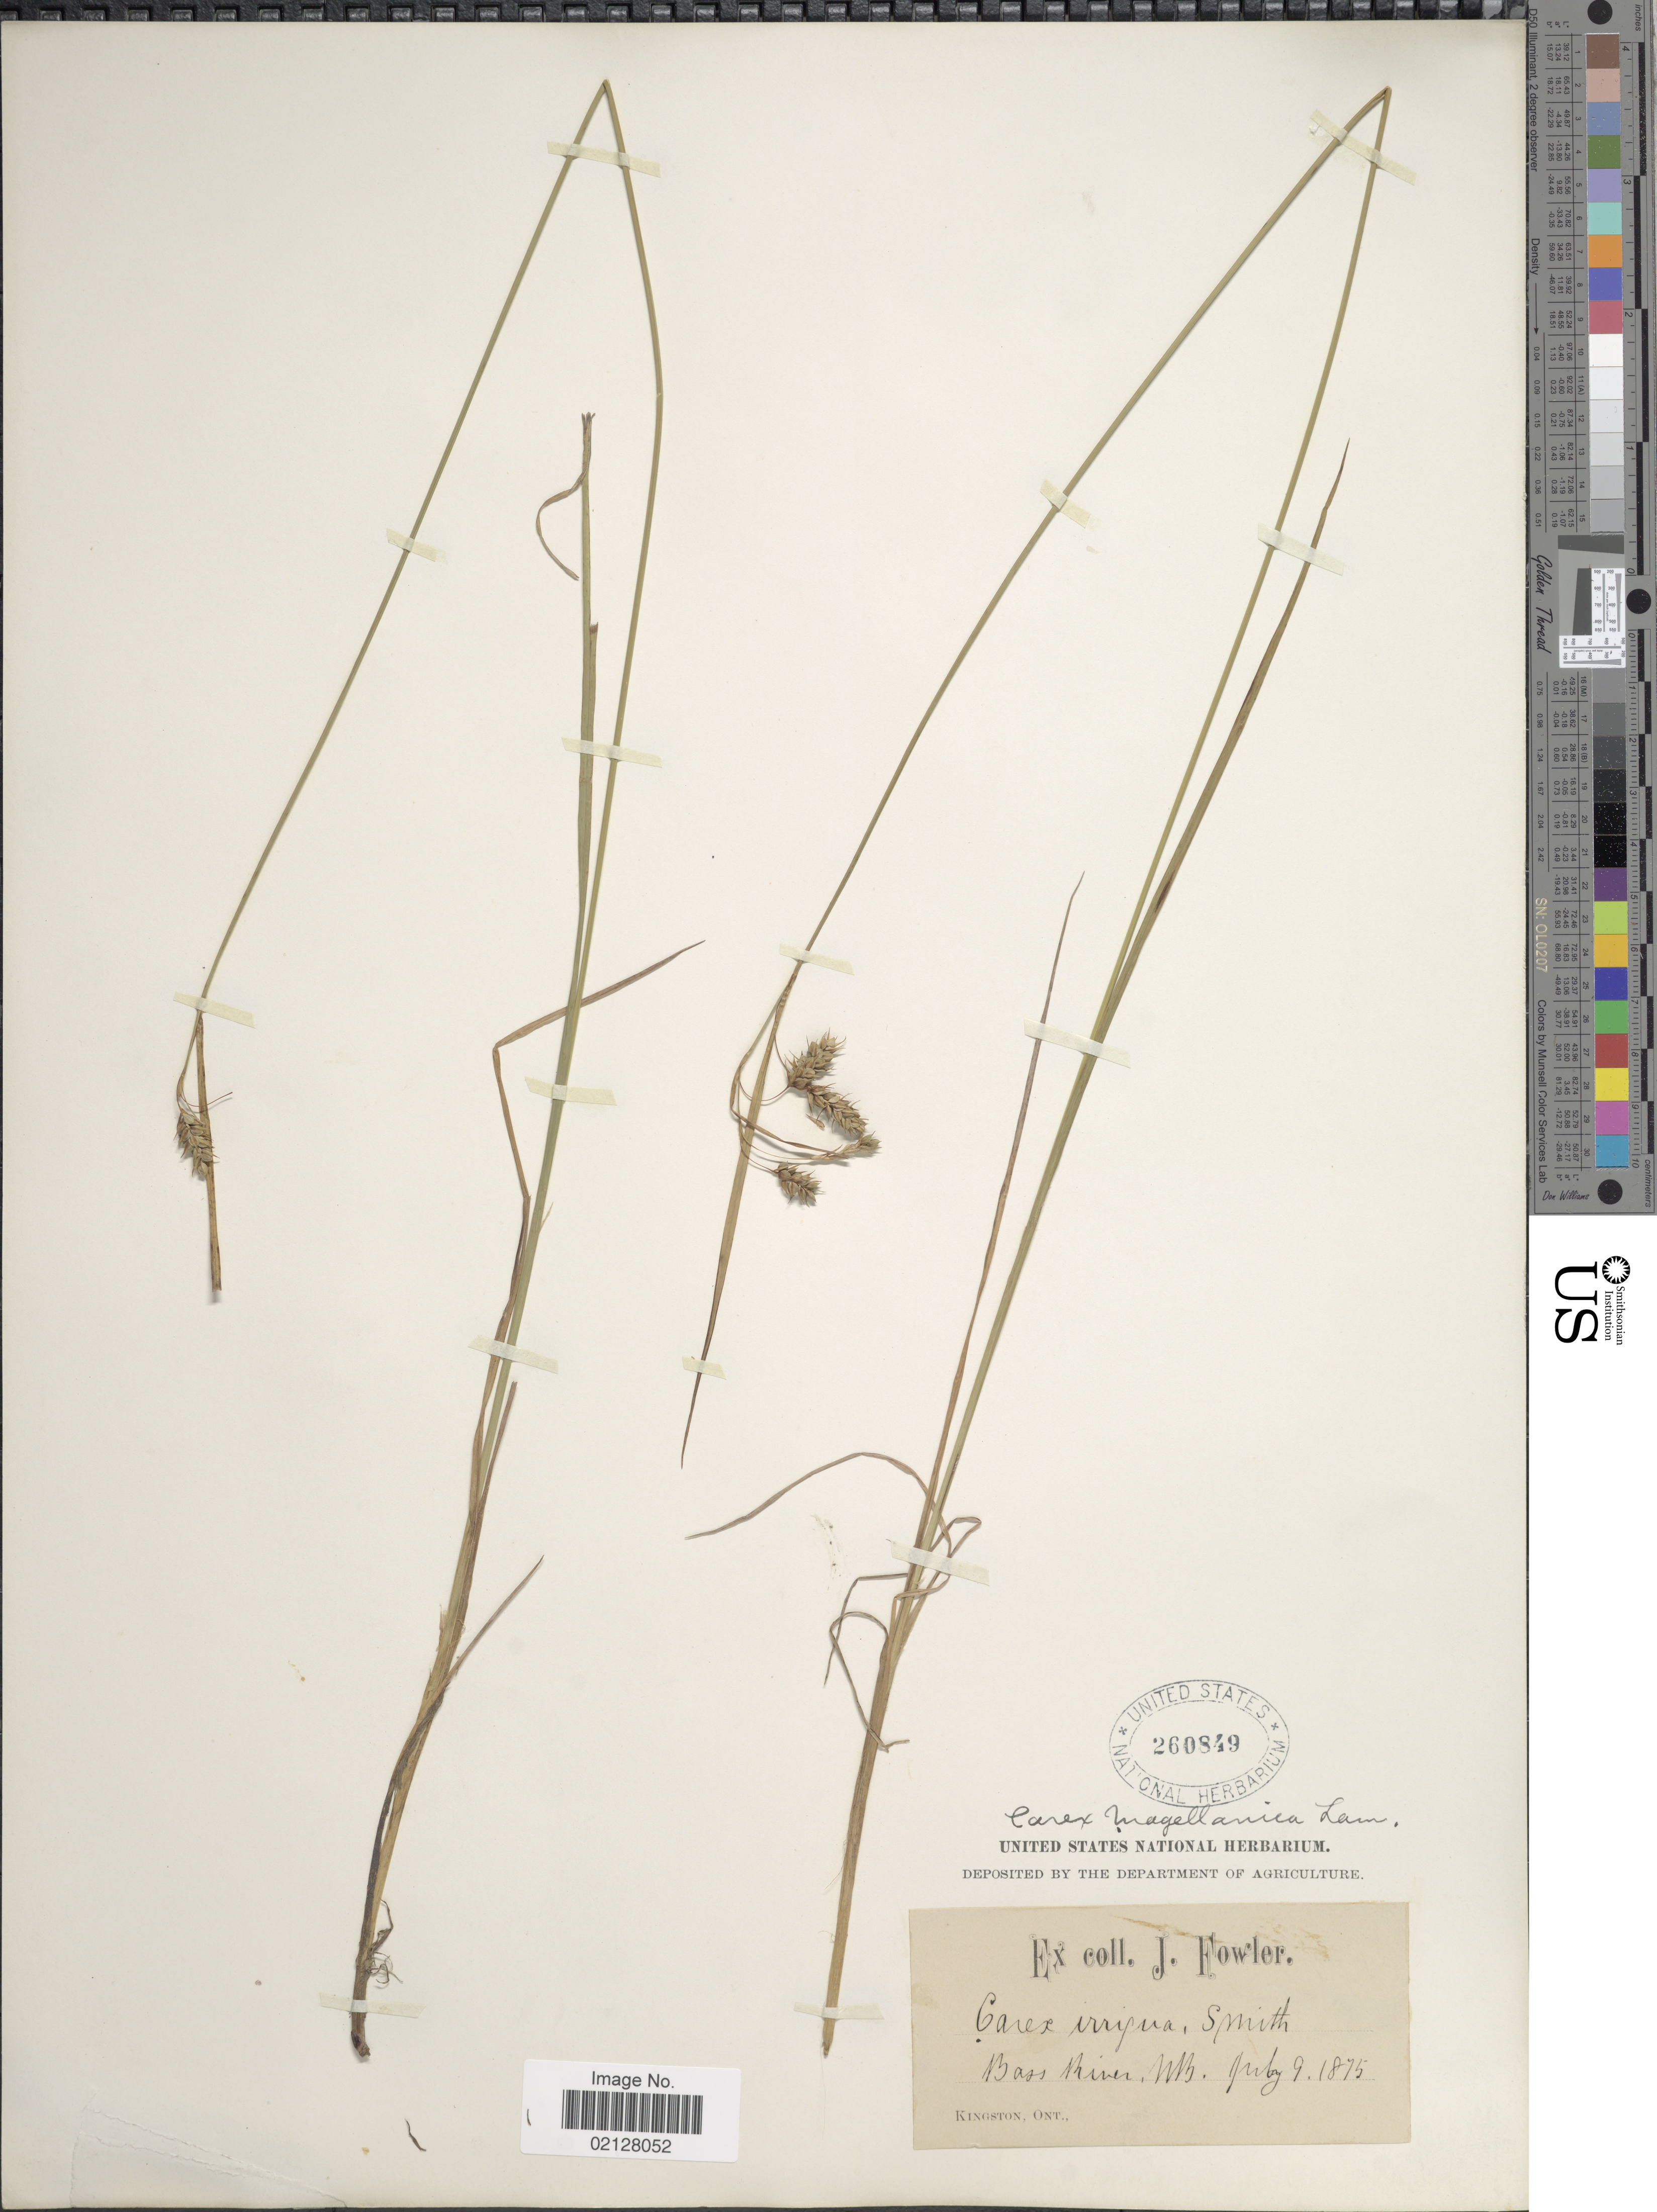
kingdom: Plantae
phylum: Tracheophyta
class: Liliopsida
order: Poales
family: Cyperaceae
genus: Carex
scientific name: Carex magellanica subsp. irrigua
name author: (Wahlenb.) Hiitonen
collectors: ex herb. J. Fowler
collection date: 1875-07-09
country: Canada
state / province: New Brunswick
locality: Bass River, Kingston, Ont.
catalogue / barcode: US 260849